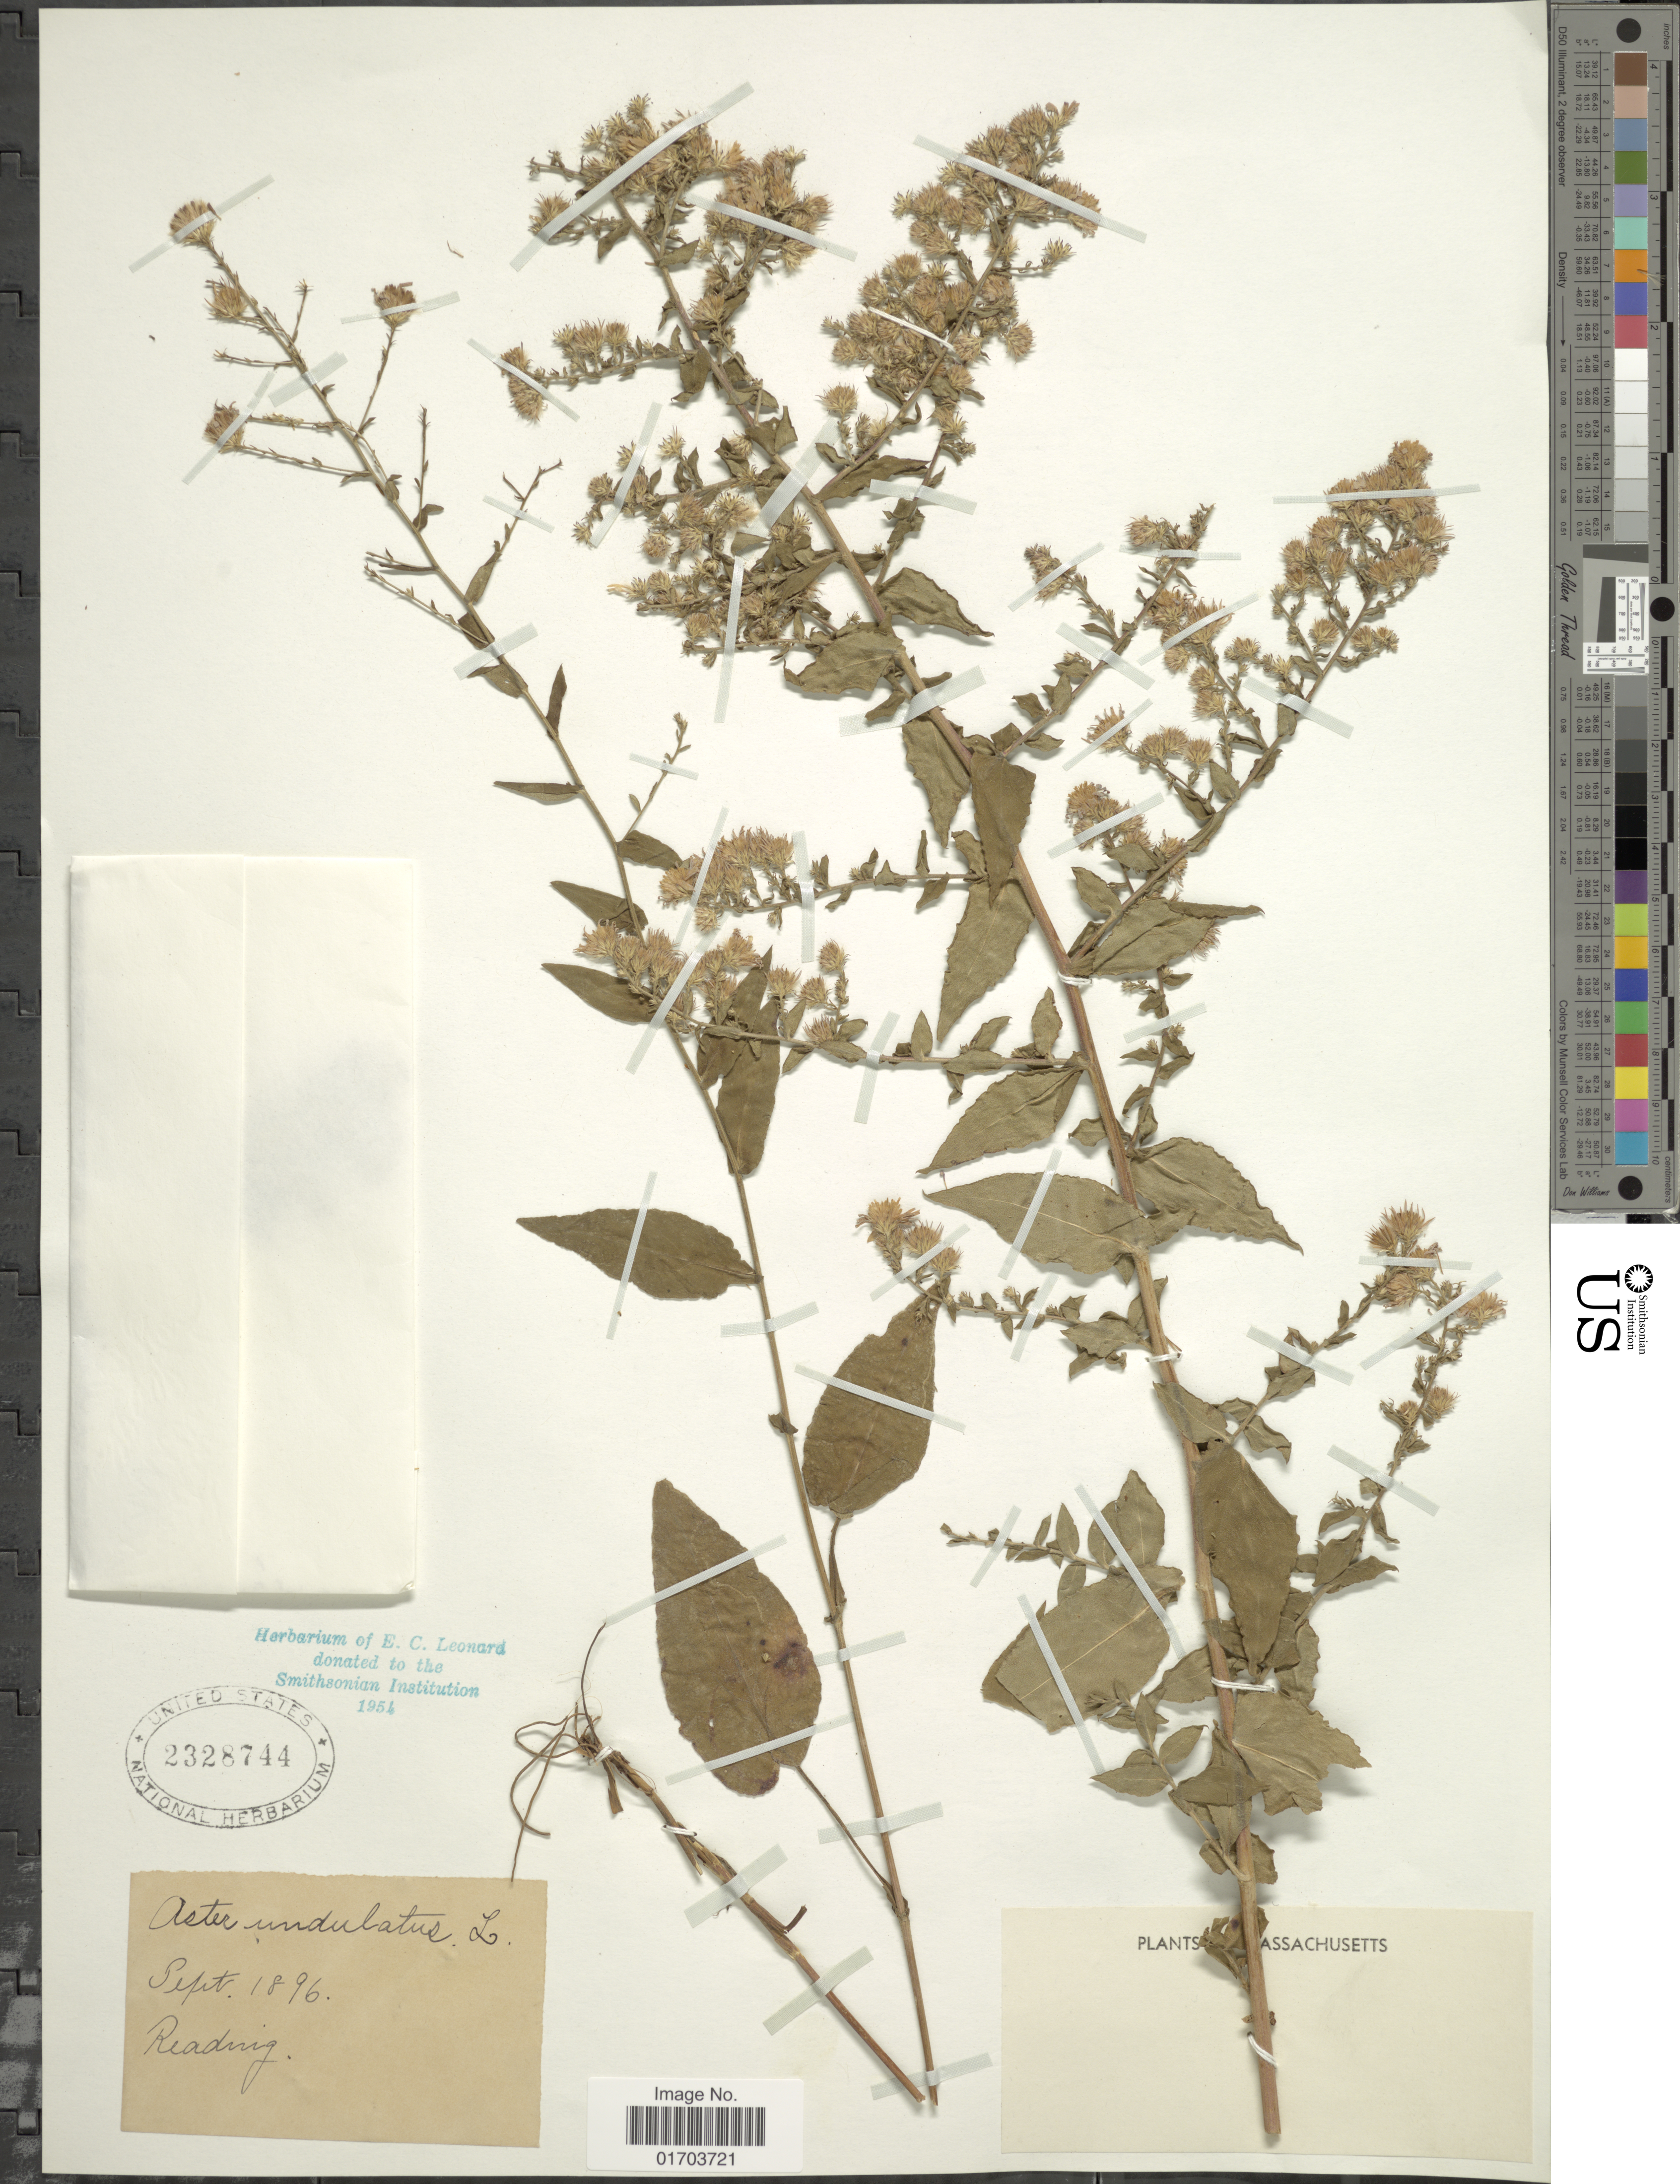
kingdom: Plantae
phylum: Tracheophyta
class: Magnoliopsida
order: Asterales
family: Asteraceae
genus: Symphyotrichum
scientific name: Symphyotrichum undulatum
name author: (L.) G.L. Nesom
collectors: R. Reading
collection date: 1896-09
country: United States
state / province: Massachusetts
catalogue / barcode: US 2328744